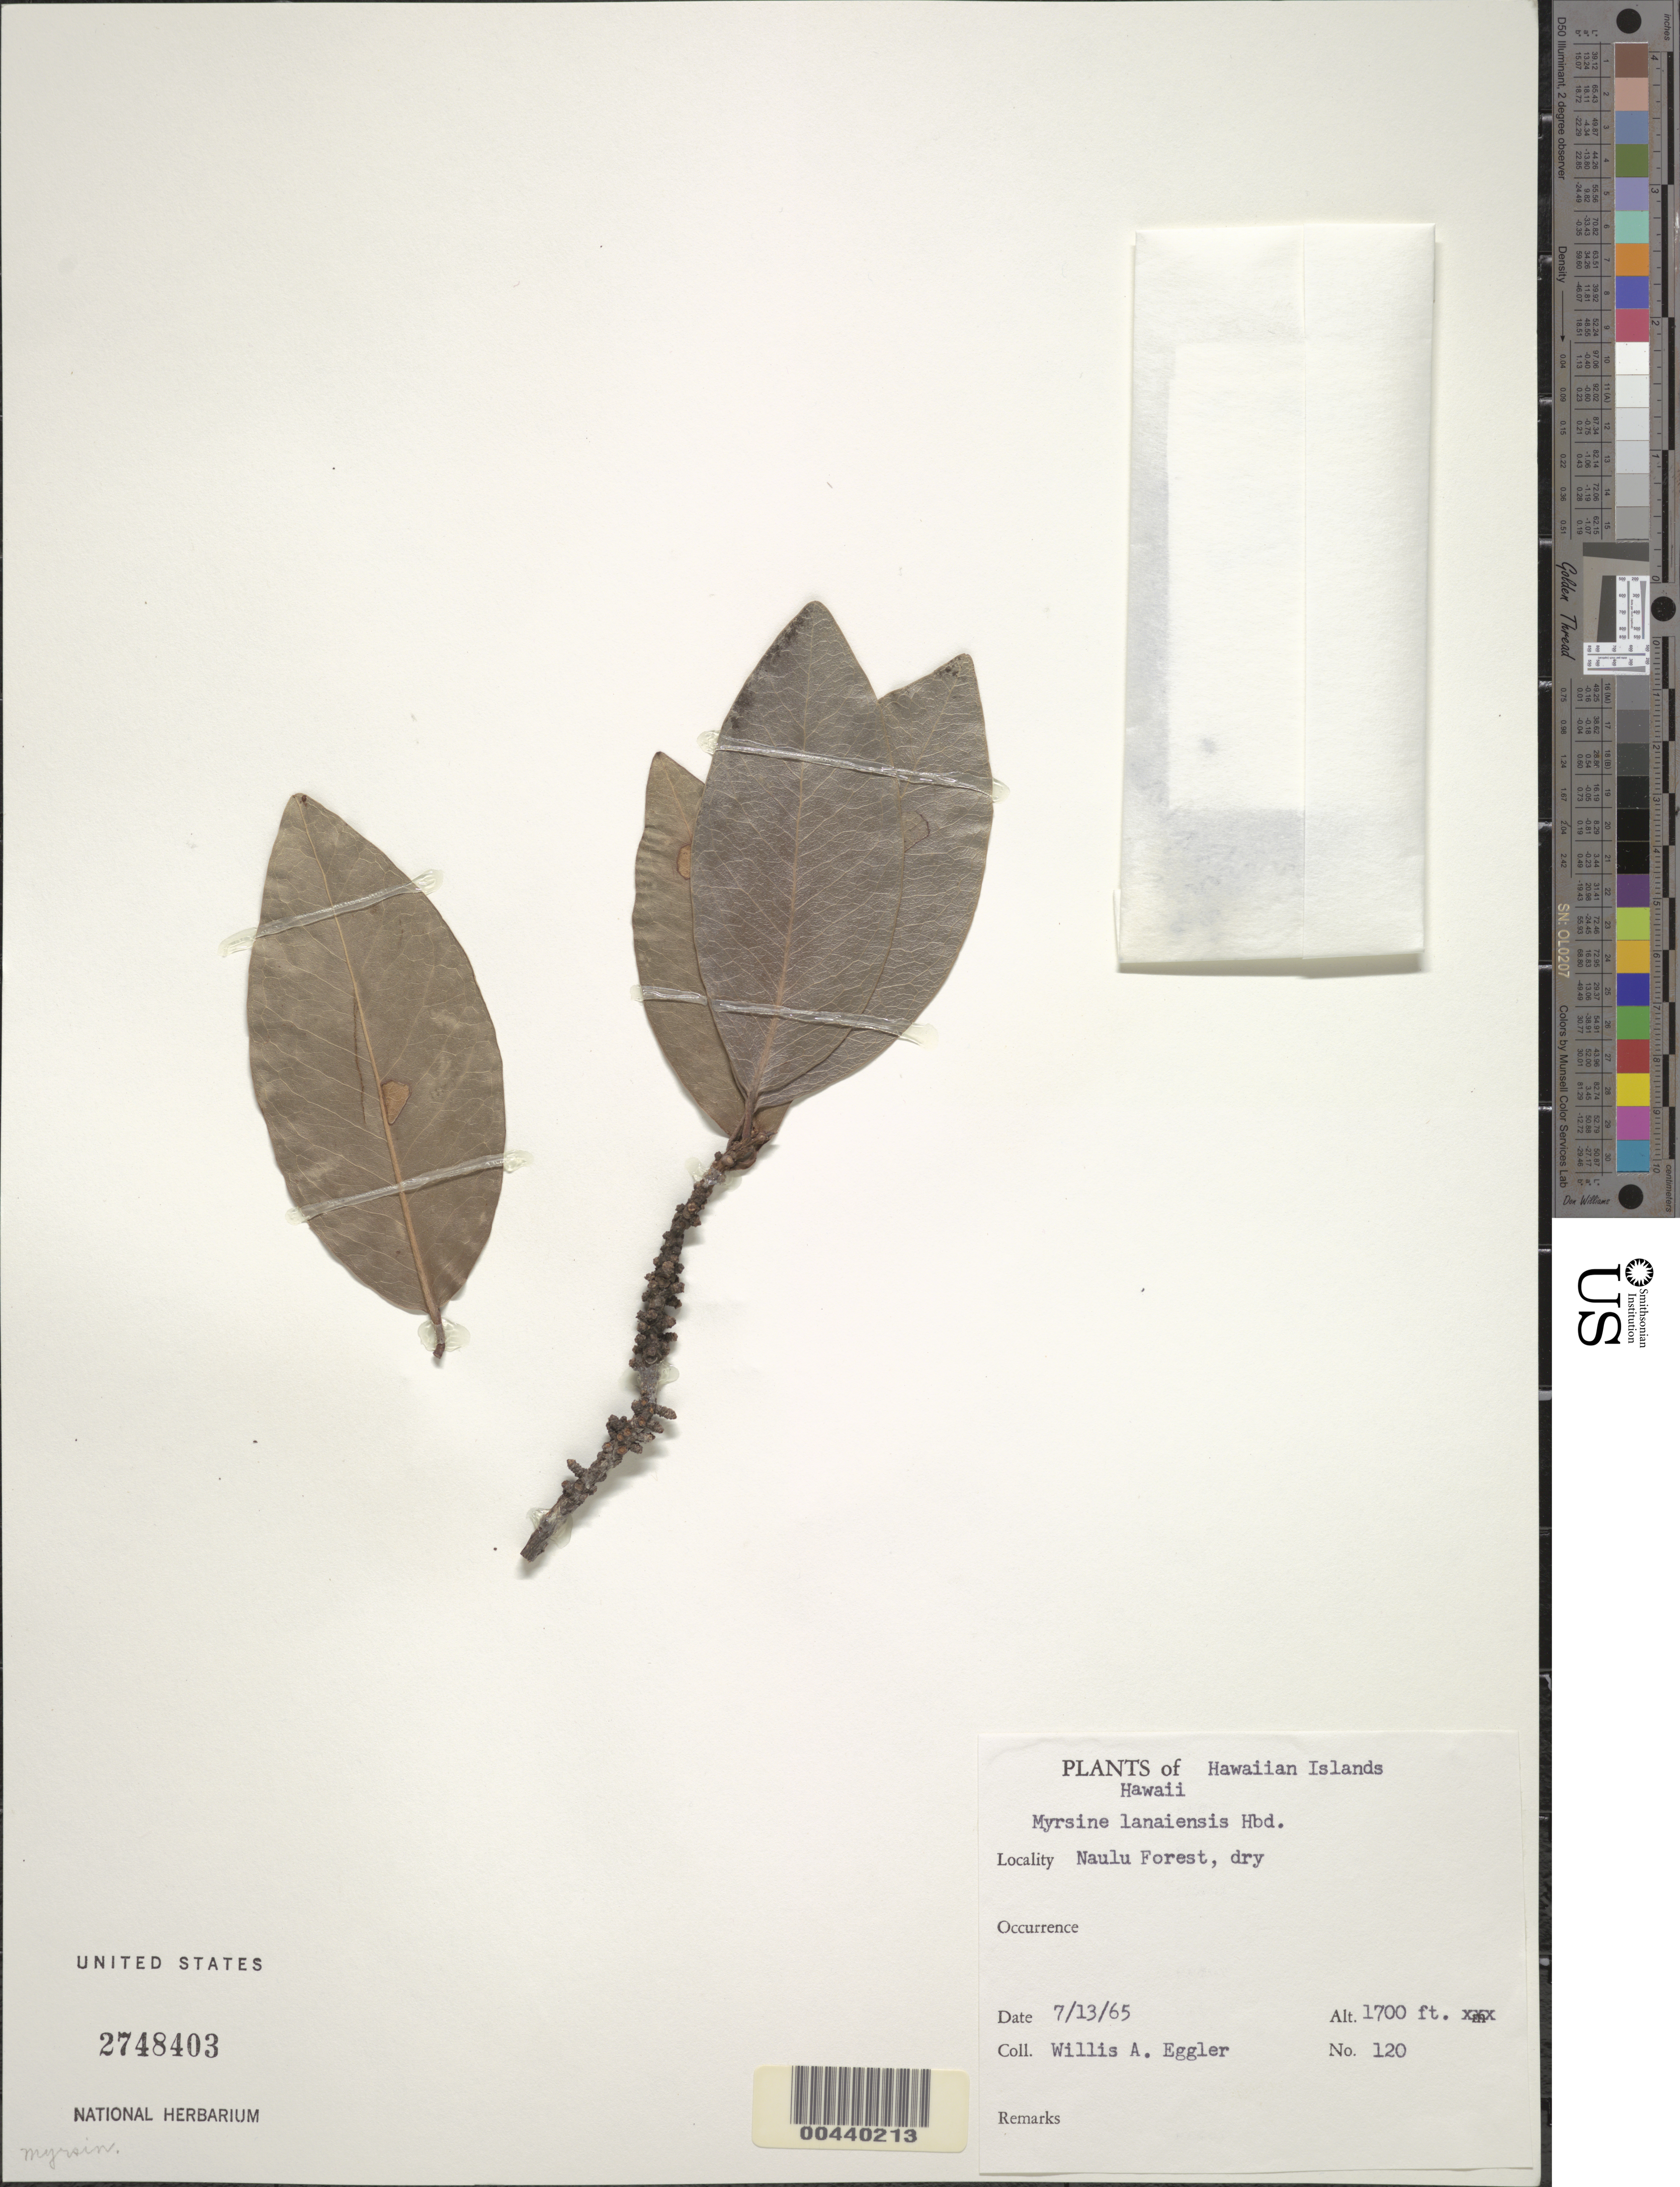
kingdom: Plantae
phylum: Tracheophyta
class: Magnoliopsida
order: Ericales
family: Primulaceae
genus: Myrsine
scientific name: Myrsine lanaiensis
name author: Hillebr.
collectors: W. A. Eggler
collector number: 120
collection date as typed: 13 Jul 1965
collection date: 1965-07-13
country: United States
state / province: Hawaii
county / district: Hawaii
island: Hawaii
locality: Naulu Forest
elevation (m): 518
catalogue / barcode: US 2748403